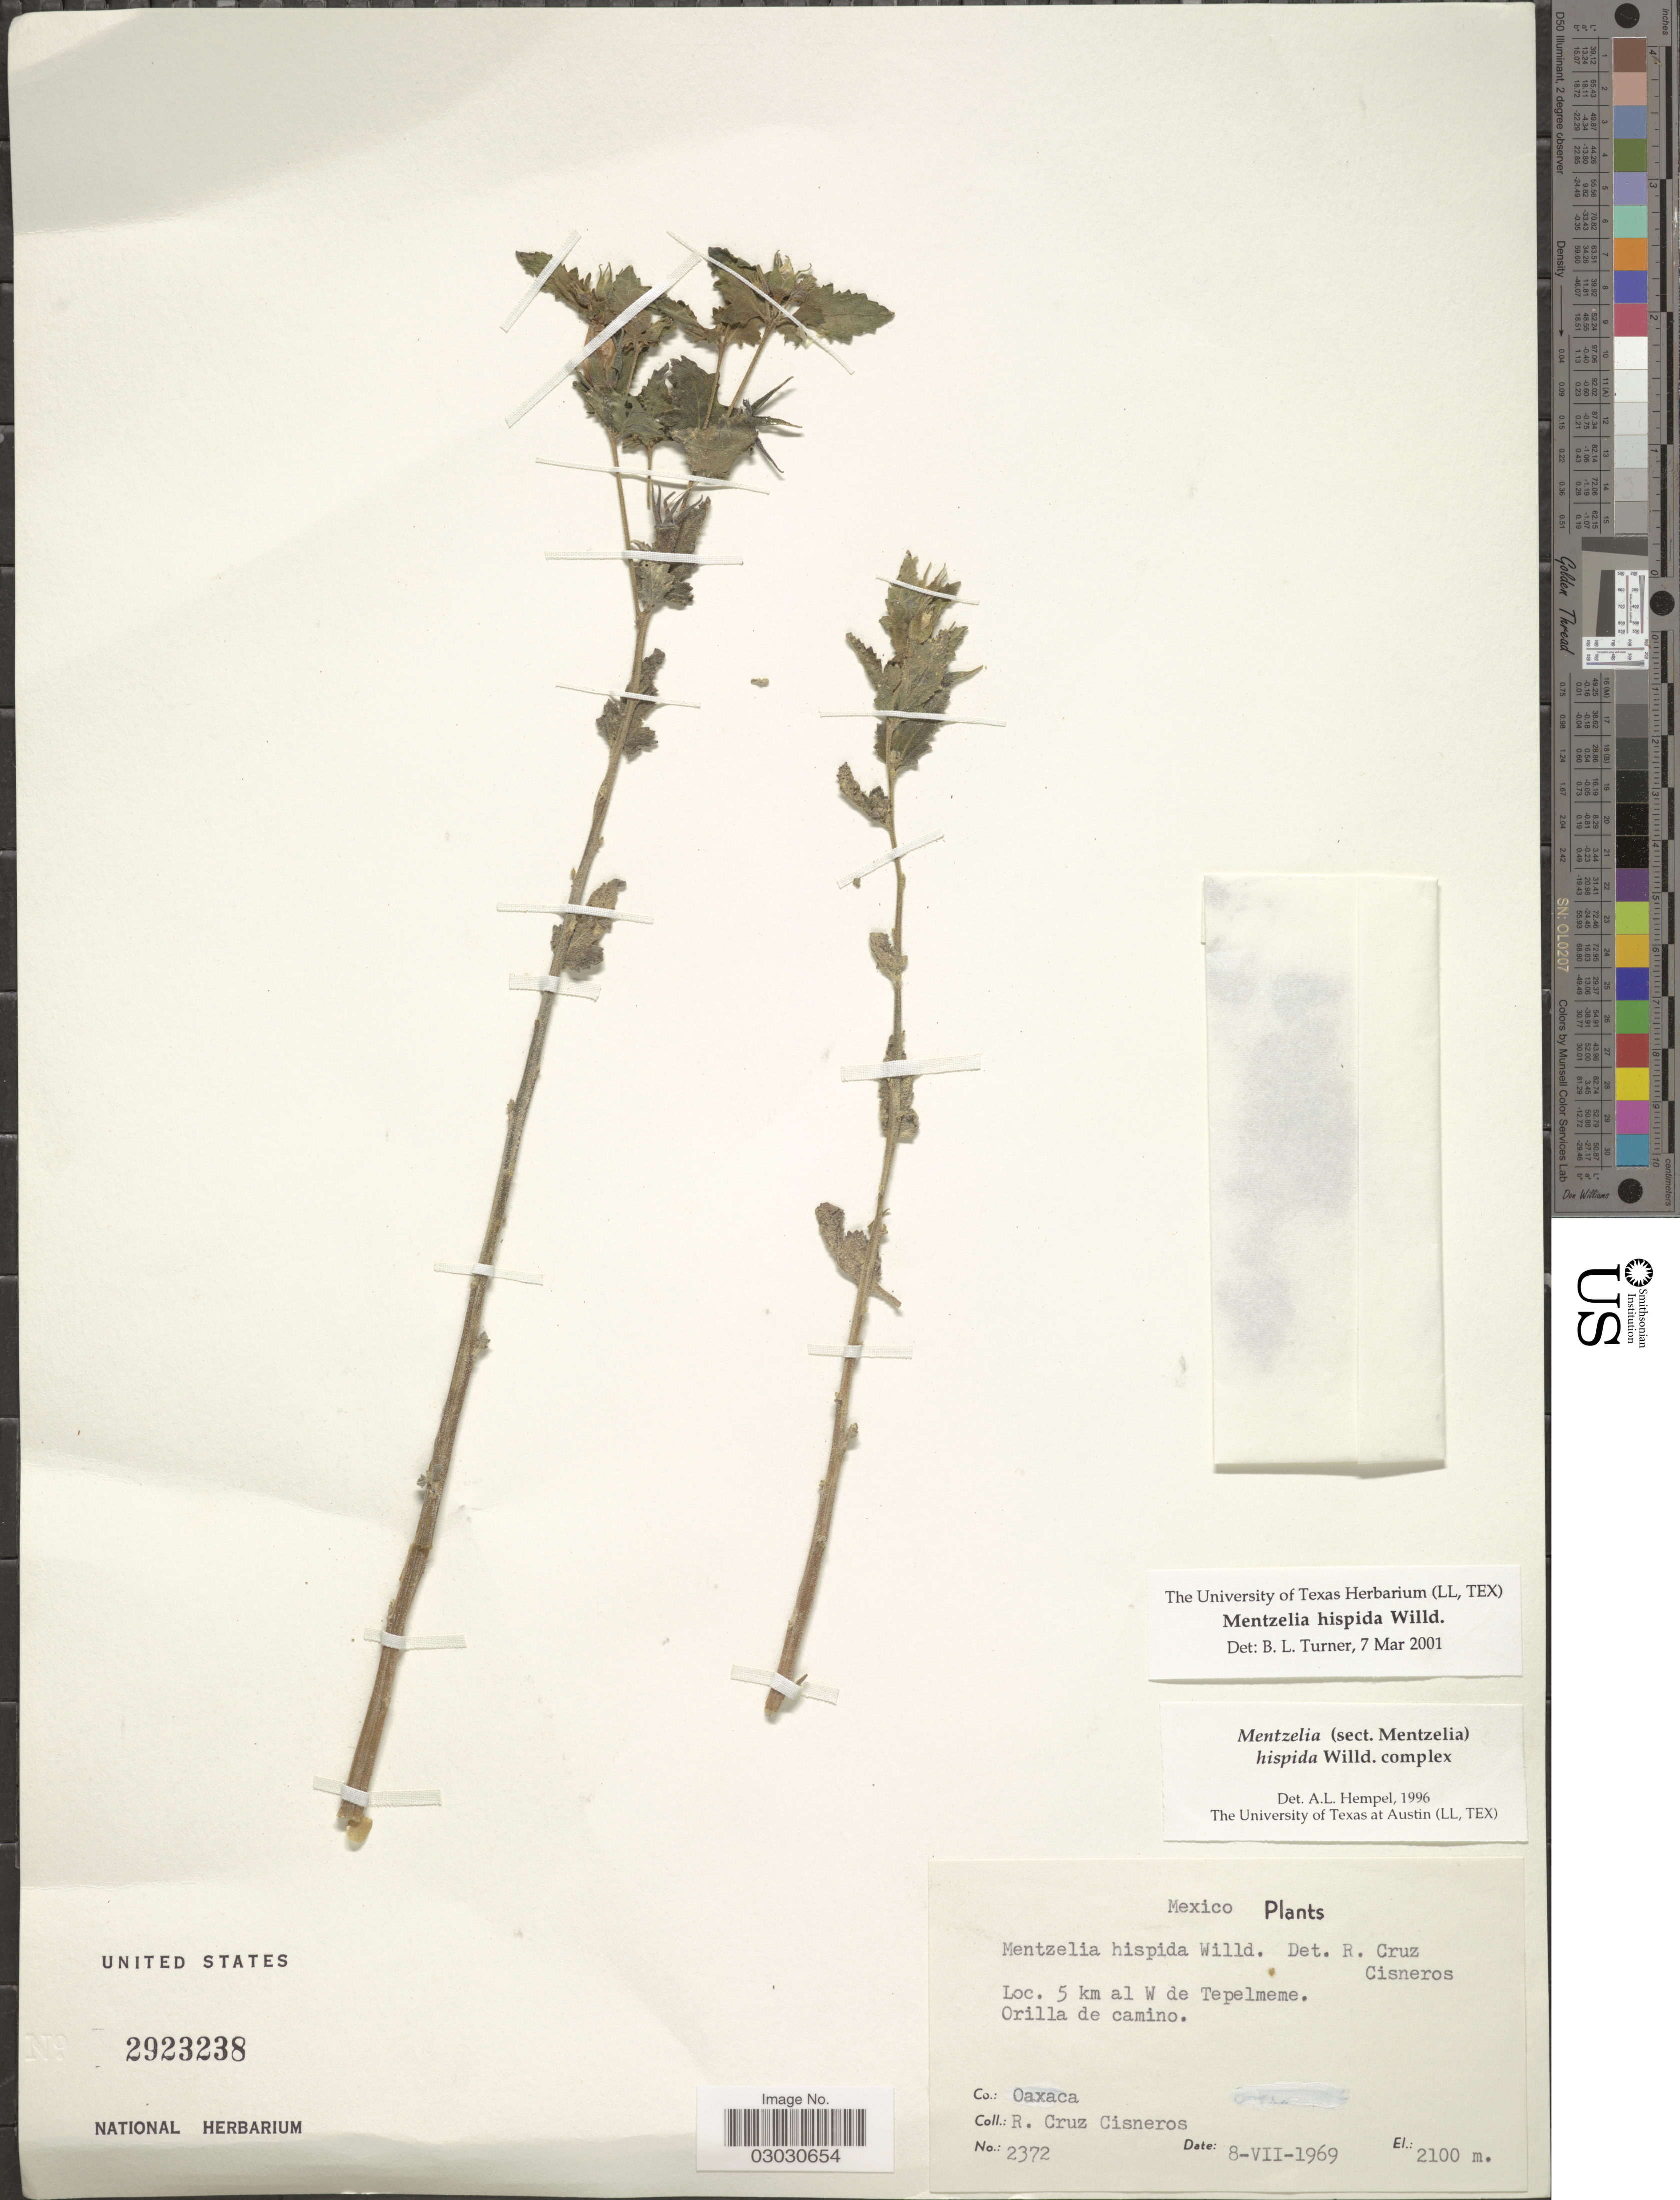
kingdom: Plantae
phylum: Tracheophyta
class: Magnoliopsida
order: Cornales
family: Loasaceae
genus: Mentzelia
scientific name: Mentzelia hispida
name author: Willd.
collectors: R. Cruz Cisneros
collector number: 2372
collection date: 1969-07-08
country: Mexico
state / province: Oaxaca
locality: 5 km al W de Tepelmeme. Orilla de camino. Co.: Oaxaca.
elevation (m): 2100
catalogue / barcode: US 2923238